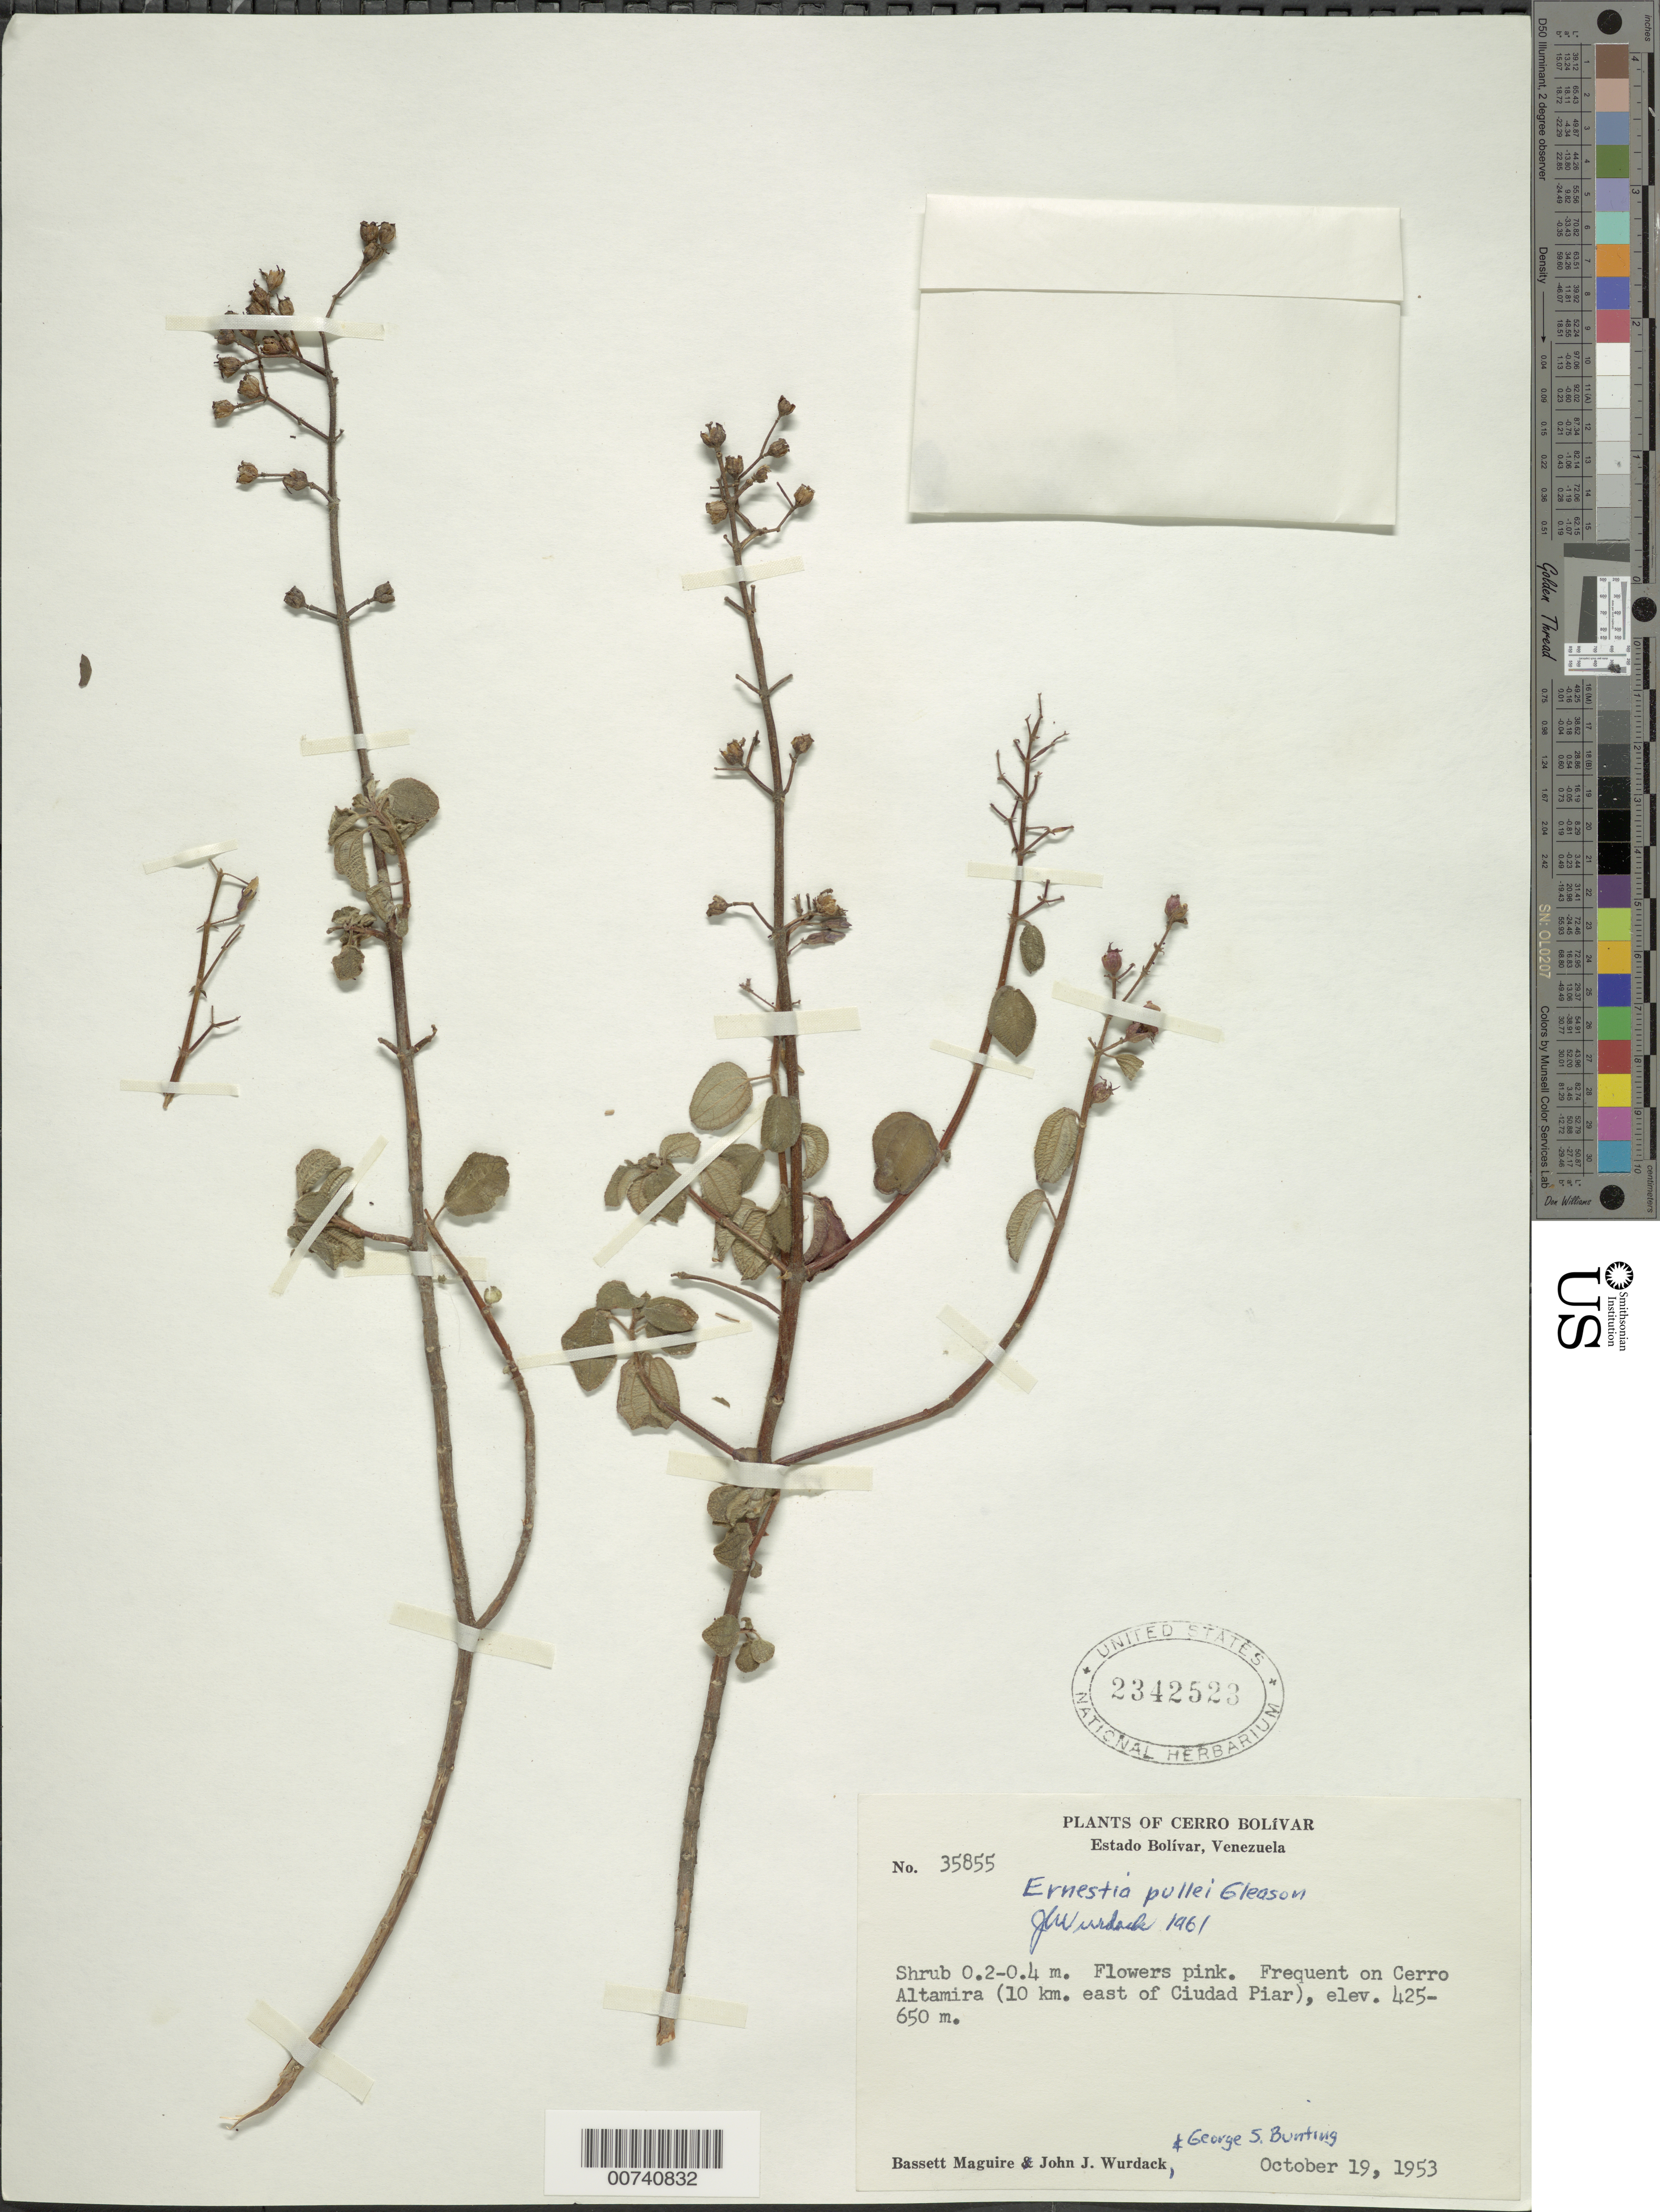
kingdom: Plantae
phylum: Tracheophyta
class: Magnoliopsida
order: Myrtales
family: Melastomataceae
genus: Ernestia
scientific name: Ernestia pullei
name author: Gleason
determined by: Wurdack, John J., (US), US (UNITED STATES)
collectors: B. Maguire, J. J. Wurdack & G. S. Bunting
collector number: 35855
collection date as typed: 19-Oct-53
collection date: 1953-10-19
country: Venezuela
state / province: Bolívar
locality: Cerro Altamira, 10 km E of Ciudad Piar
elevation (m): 425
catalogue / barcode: US 2342523